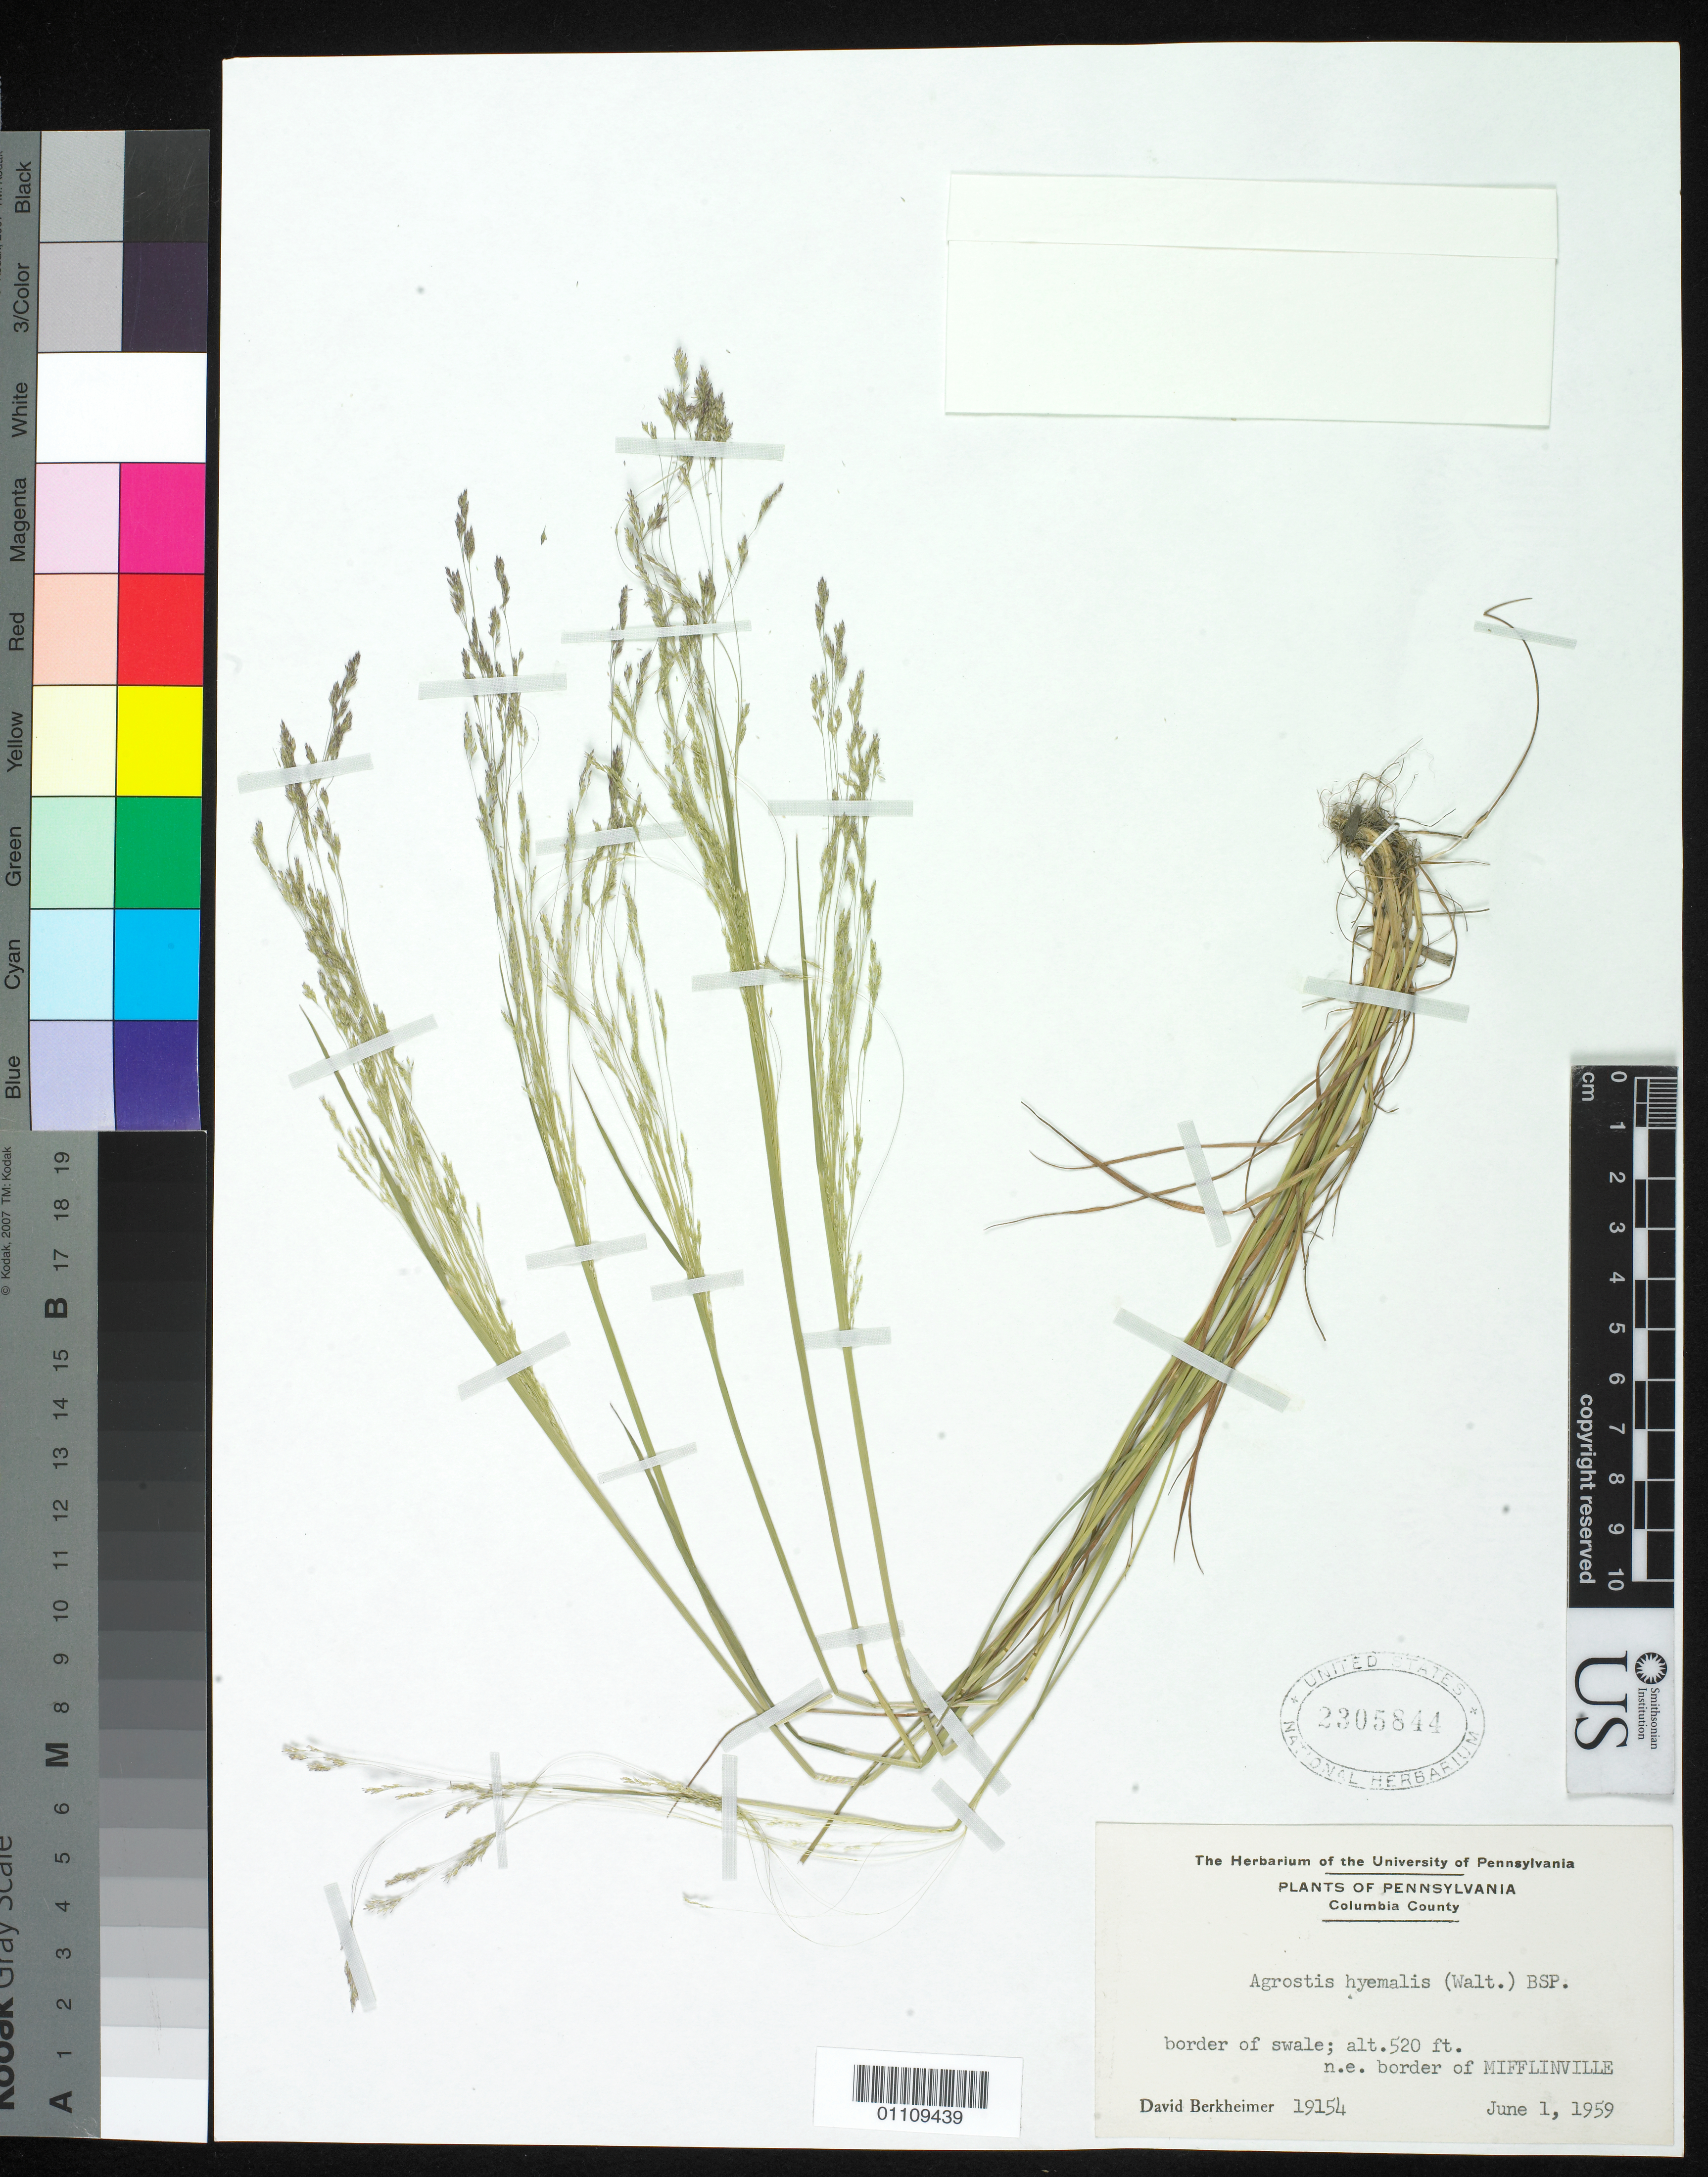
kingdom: Plantae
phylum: Tracheophyta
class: Liliopsida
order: Poales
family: Poaceae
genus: Agrostis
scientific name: Agrostis hyemalis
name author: (Walter) Britton et al.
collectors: D. Berkheimer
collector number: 19154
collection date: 1959-06-01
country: United States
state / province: Pennsylvania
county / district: Columbia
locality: boarder of Mifflinville.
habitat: border of swale.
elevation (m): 158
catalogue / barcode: US 2305844